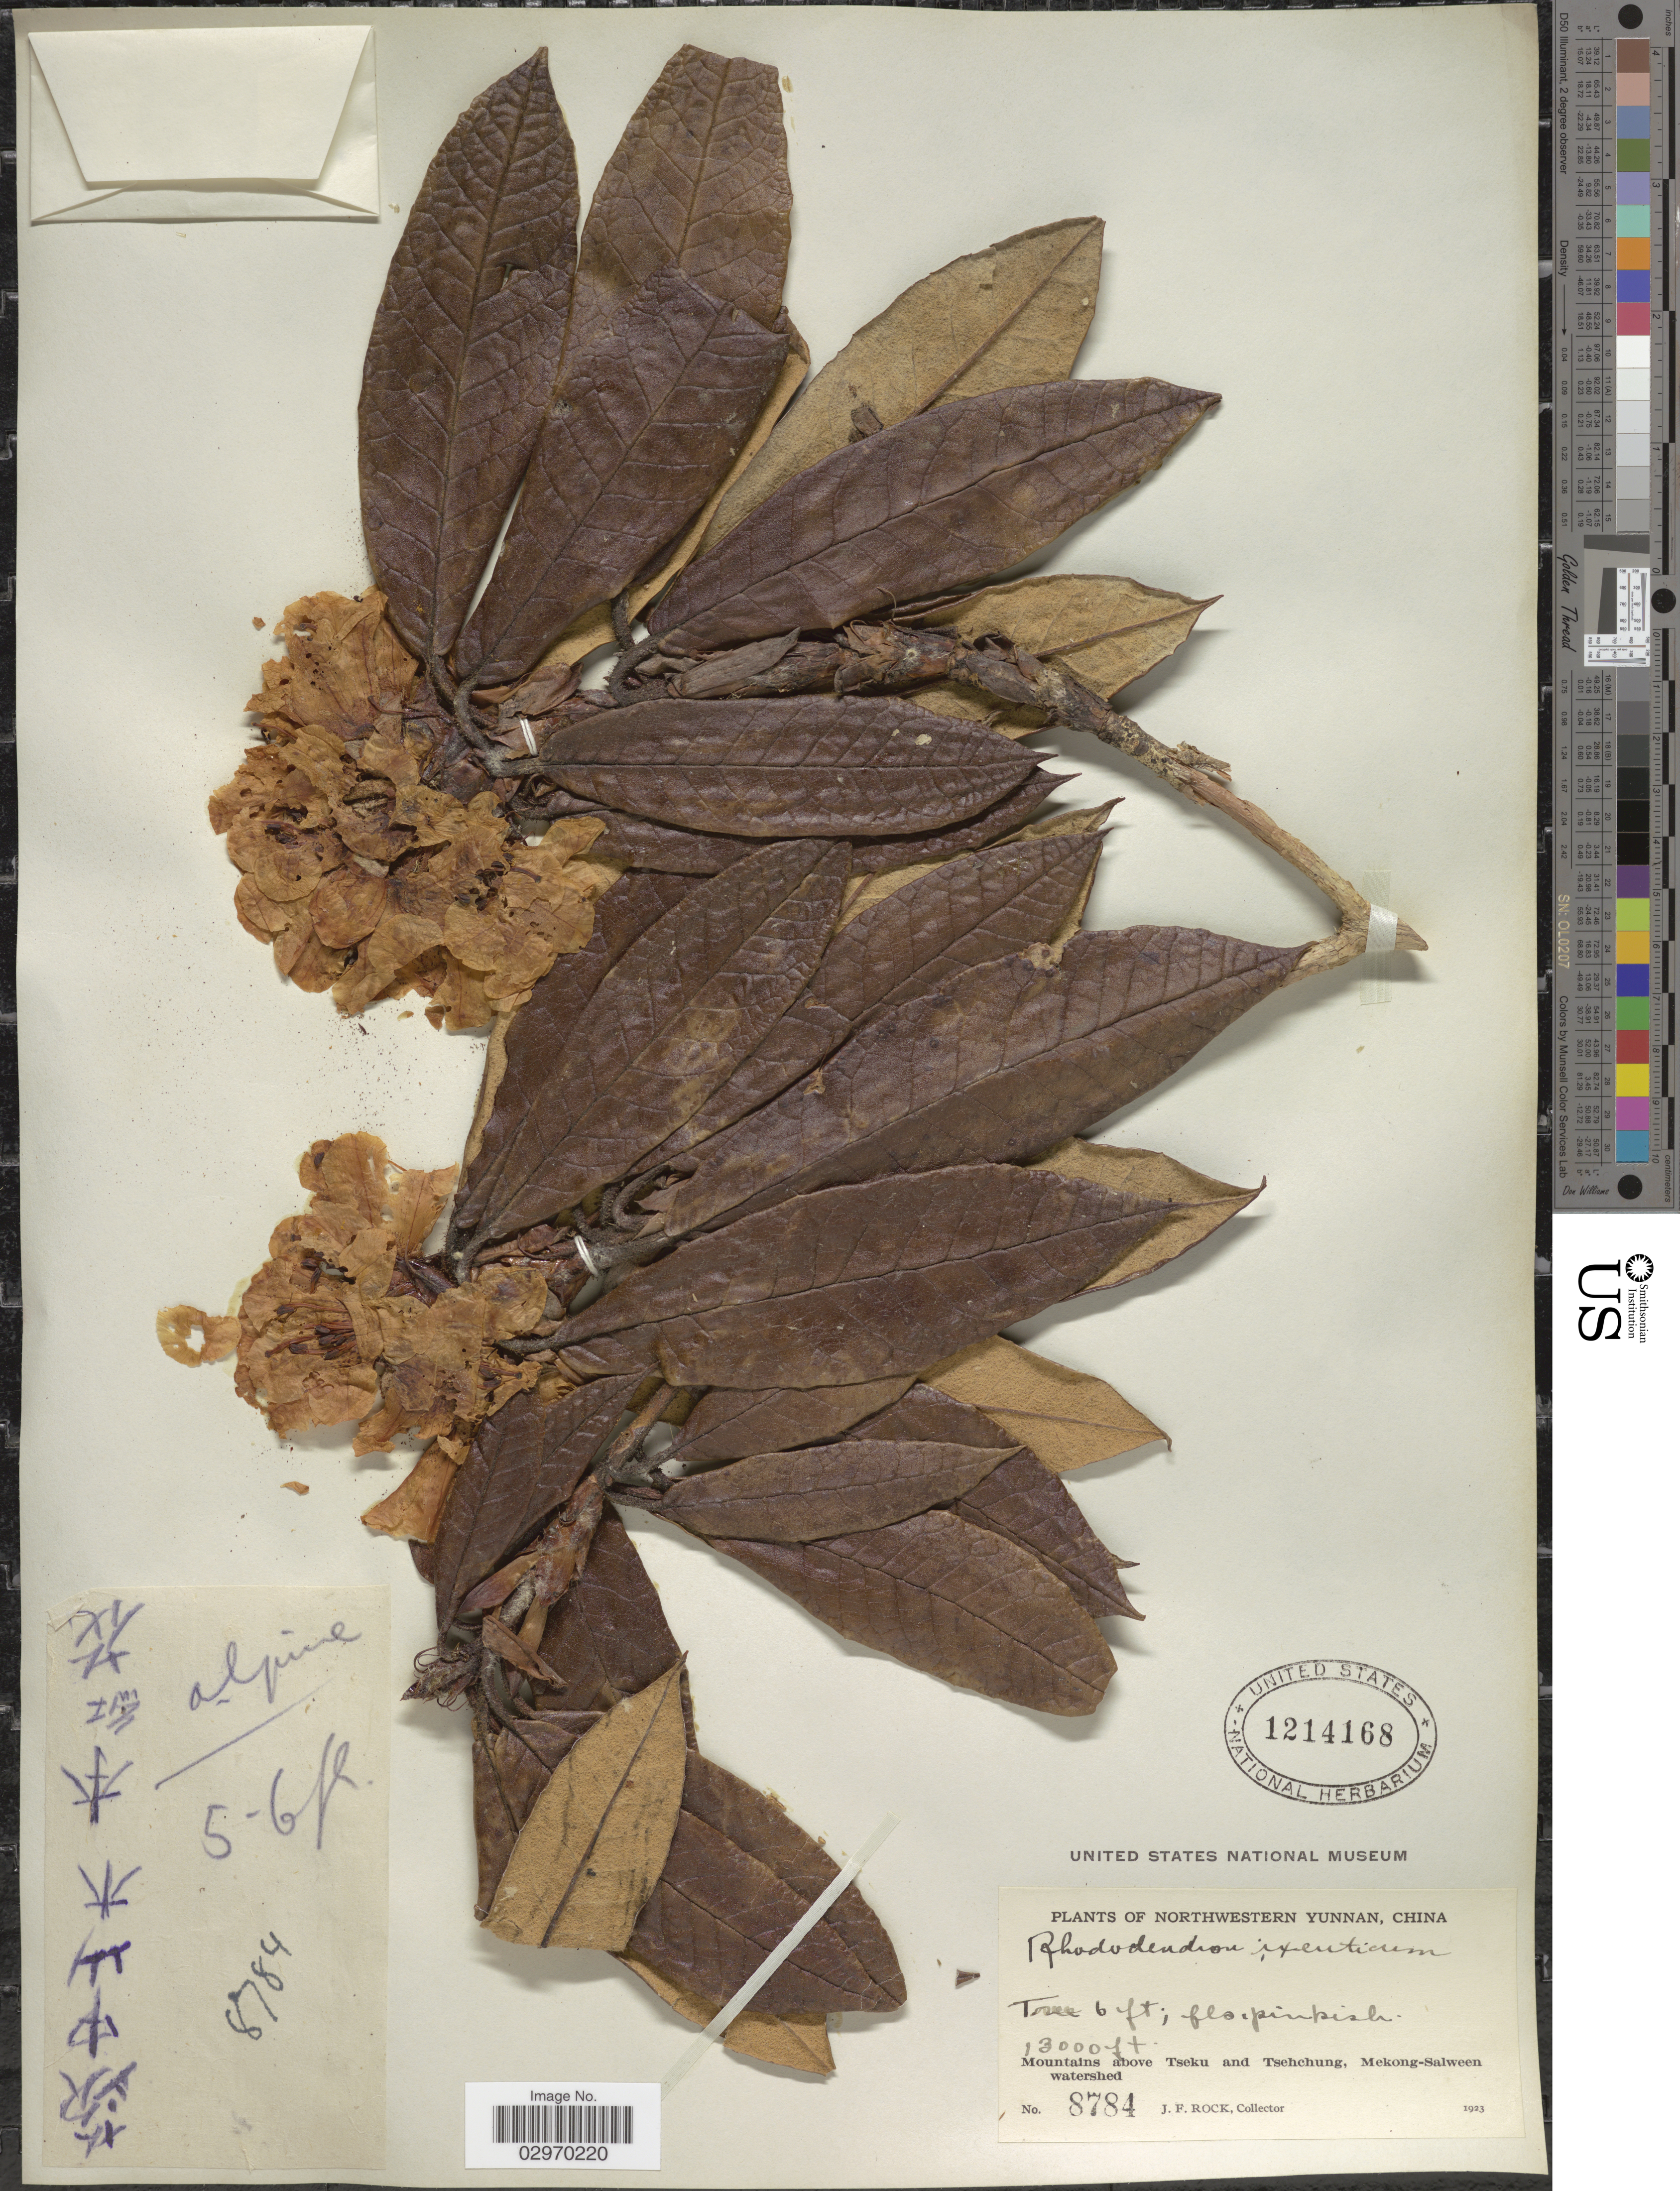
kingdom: Plantae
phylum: Tracheophyta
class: Magnoliopsida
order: Ericales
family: Ericaceae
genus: Rhododendron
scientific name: Rhododendron crinigerum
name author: Franch.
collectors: J. Rock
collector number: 8784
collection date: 1923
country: China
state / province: Yunnan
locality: Northwestern Yunnan. Mountains above Tseku and Tsehchung, Mekong-Salween watershed.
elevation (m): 3962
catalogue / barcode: US 1214168